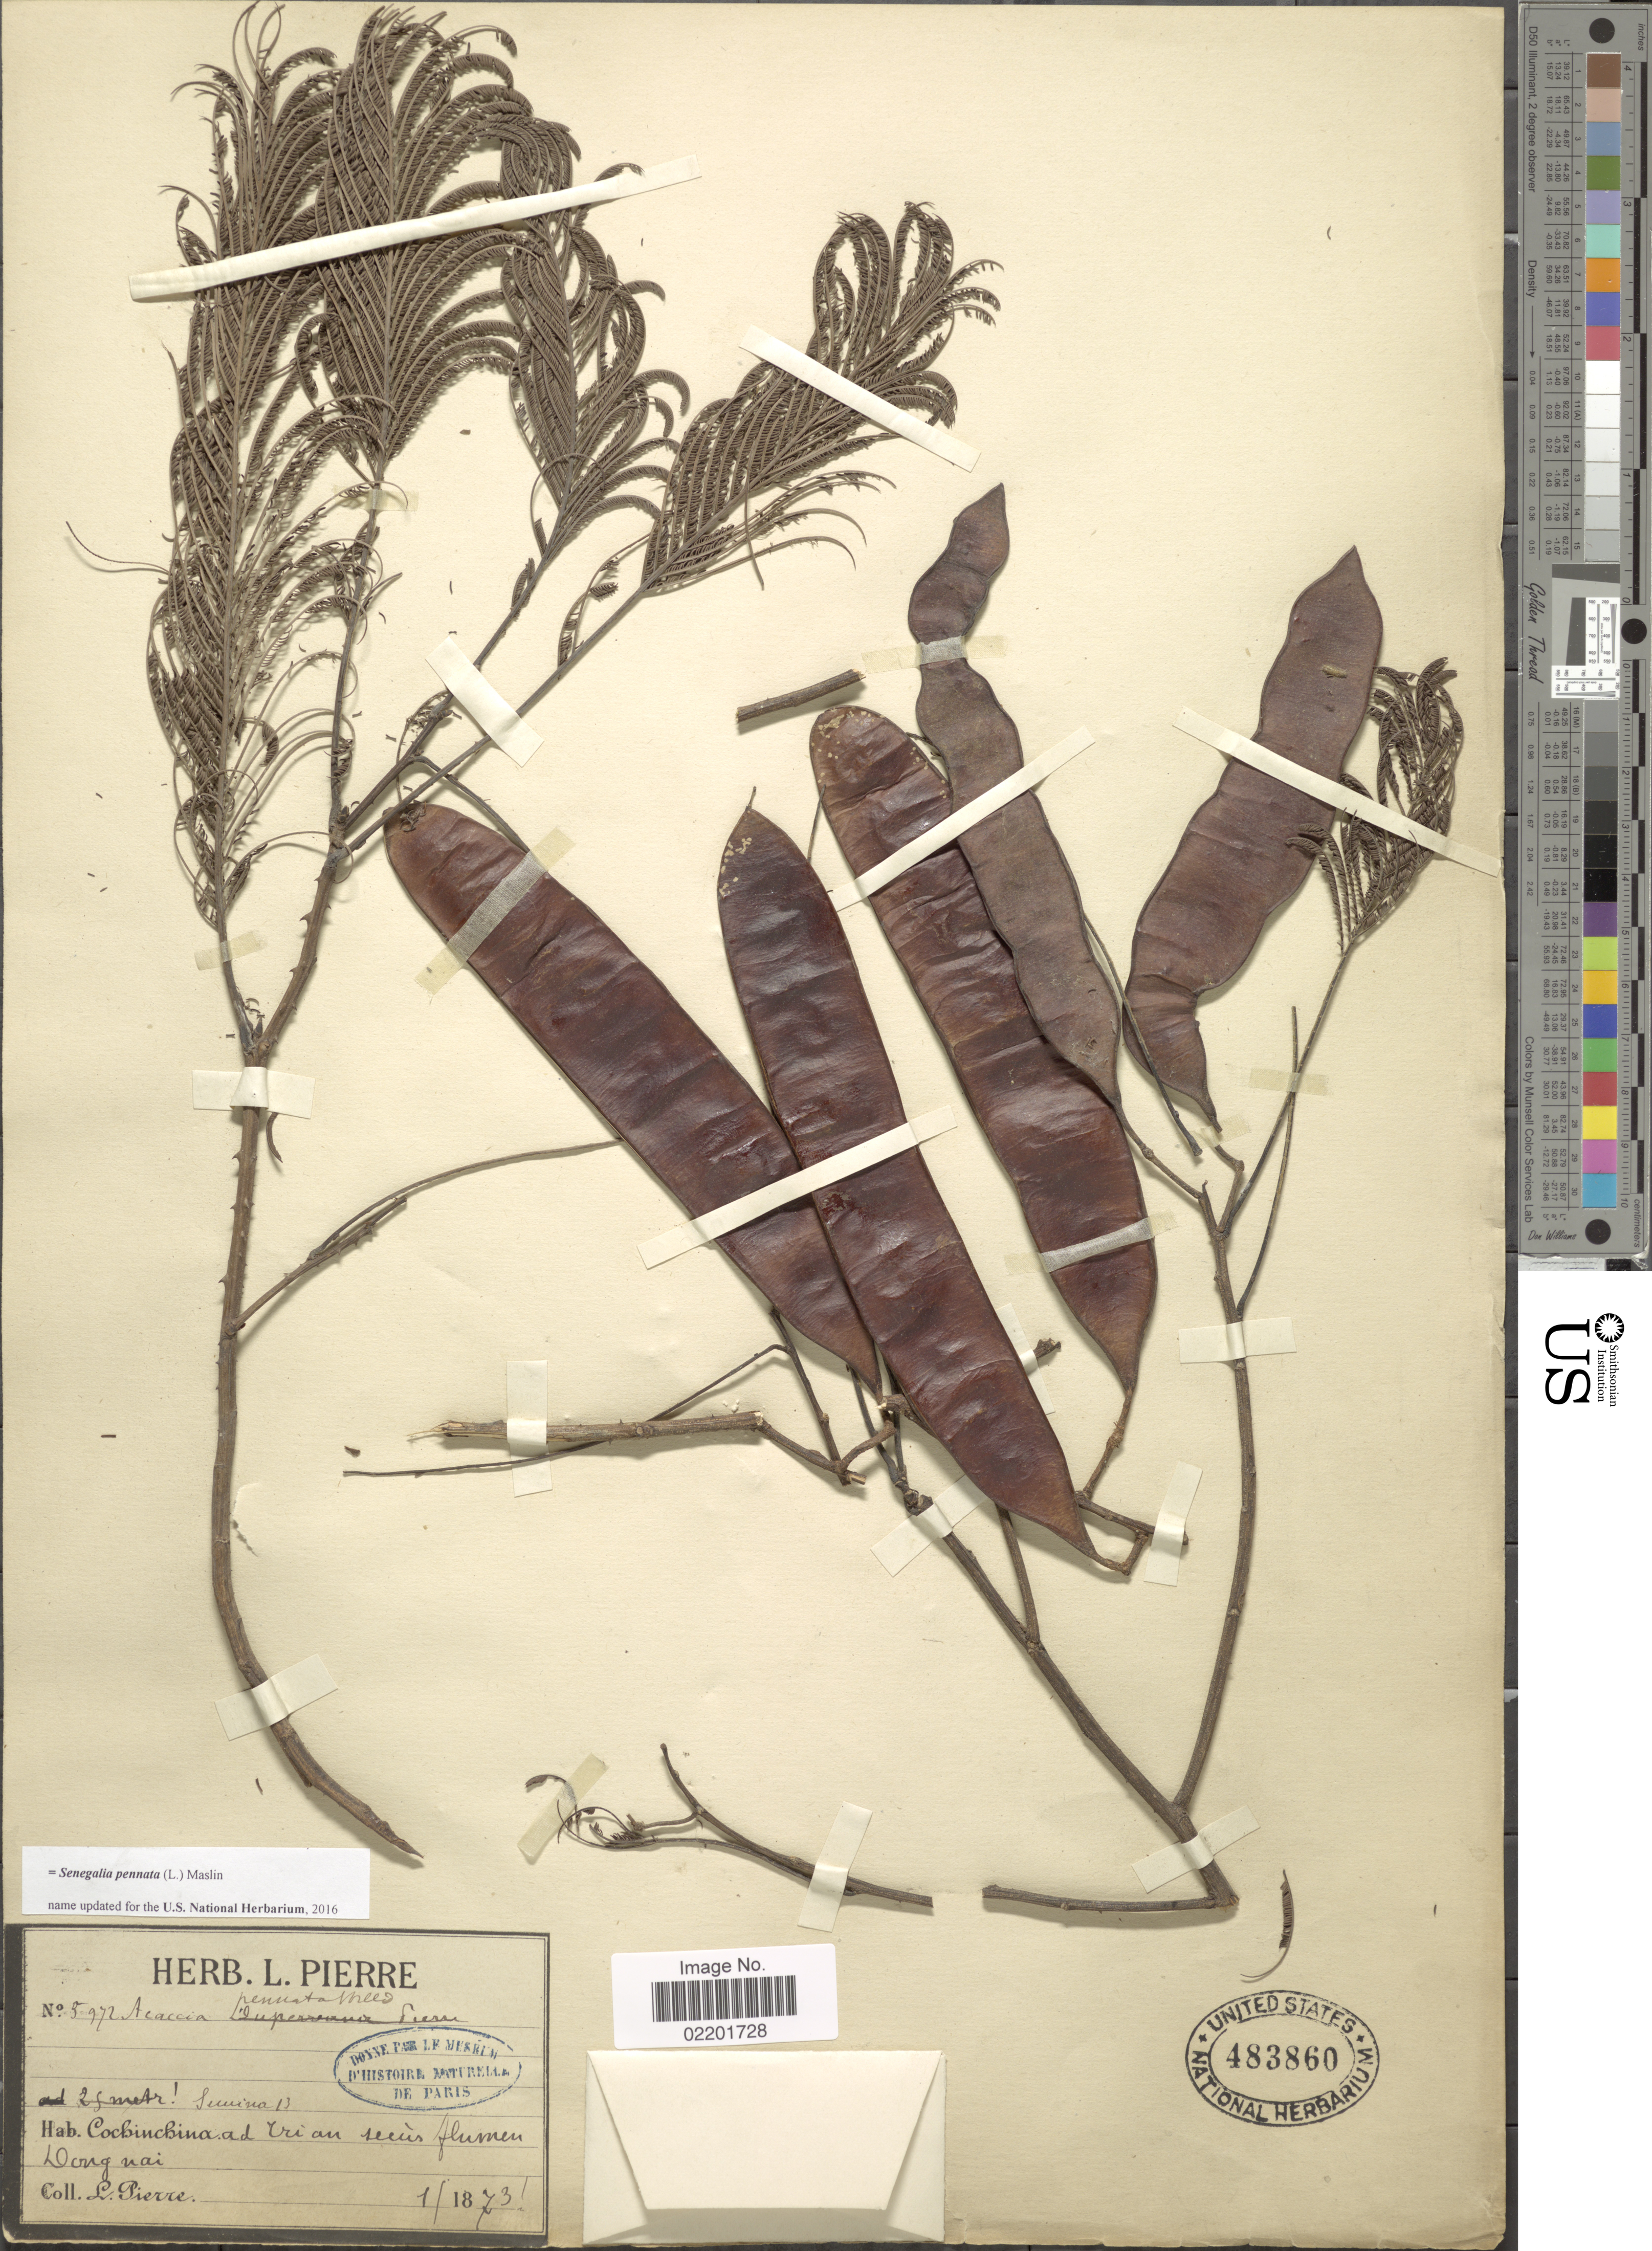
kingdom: Plantae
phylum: Tracheophyta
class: Magnoliopsida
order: Fabales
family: Fabaceae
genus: Senegalia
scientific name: Senegalia pennata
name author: (L.) Maslin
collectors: L. Pierre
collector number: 5972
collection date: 1873-01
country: Vietnam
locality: Cochinchina, ad Tri an secus flumen Dong nai [at Tri An along Dong Nai River]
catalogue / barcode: US 483860